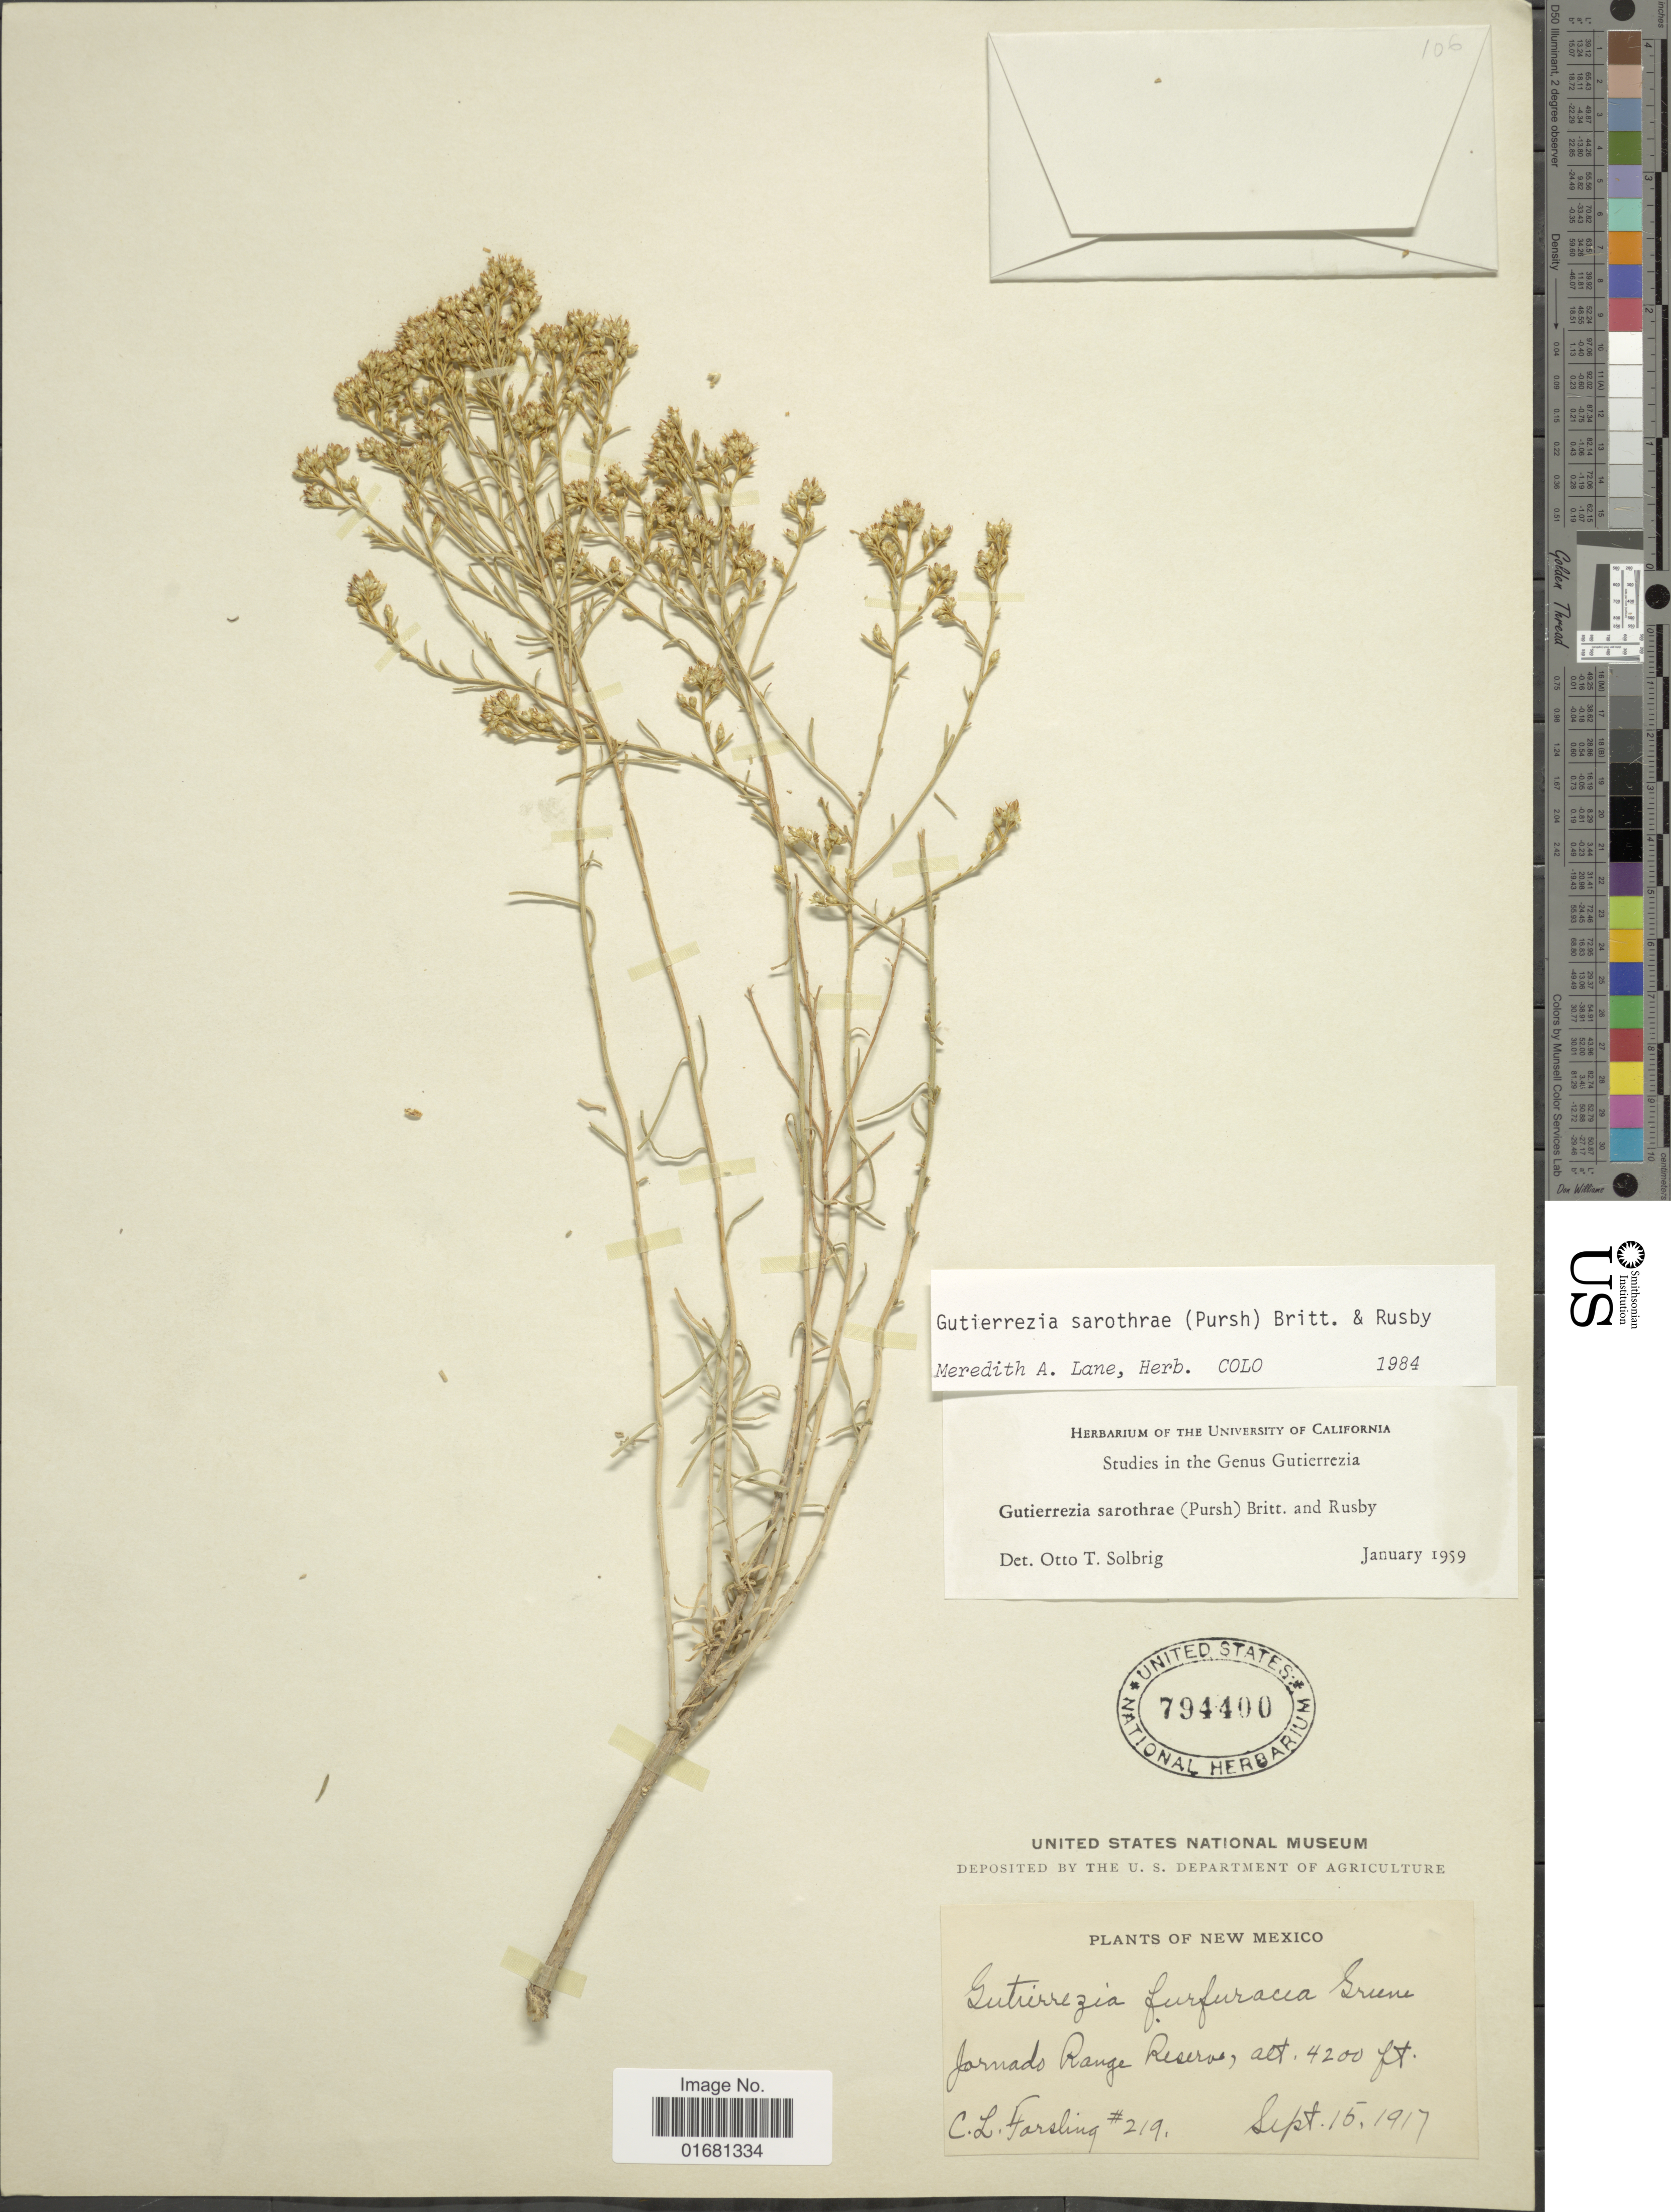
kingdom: Plantae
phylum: Tracheophyta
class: Magnoliopsida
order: Asterales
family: Asteraceae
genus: Gutierrezia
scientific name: Gutierrezia sarothrae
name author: (Pursh) Britton & Rusby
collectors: C. L. Forsling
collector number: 219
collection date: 1917-09-15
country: United States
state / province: New Mexico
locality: Tornado Ranch Reserve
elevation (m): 1280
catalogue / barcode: US 794400